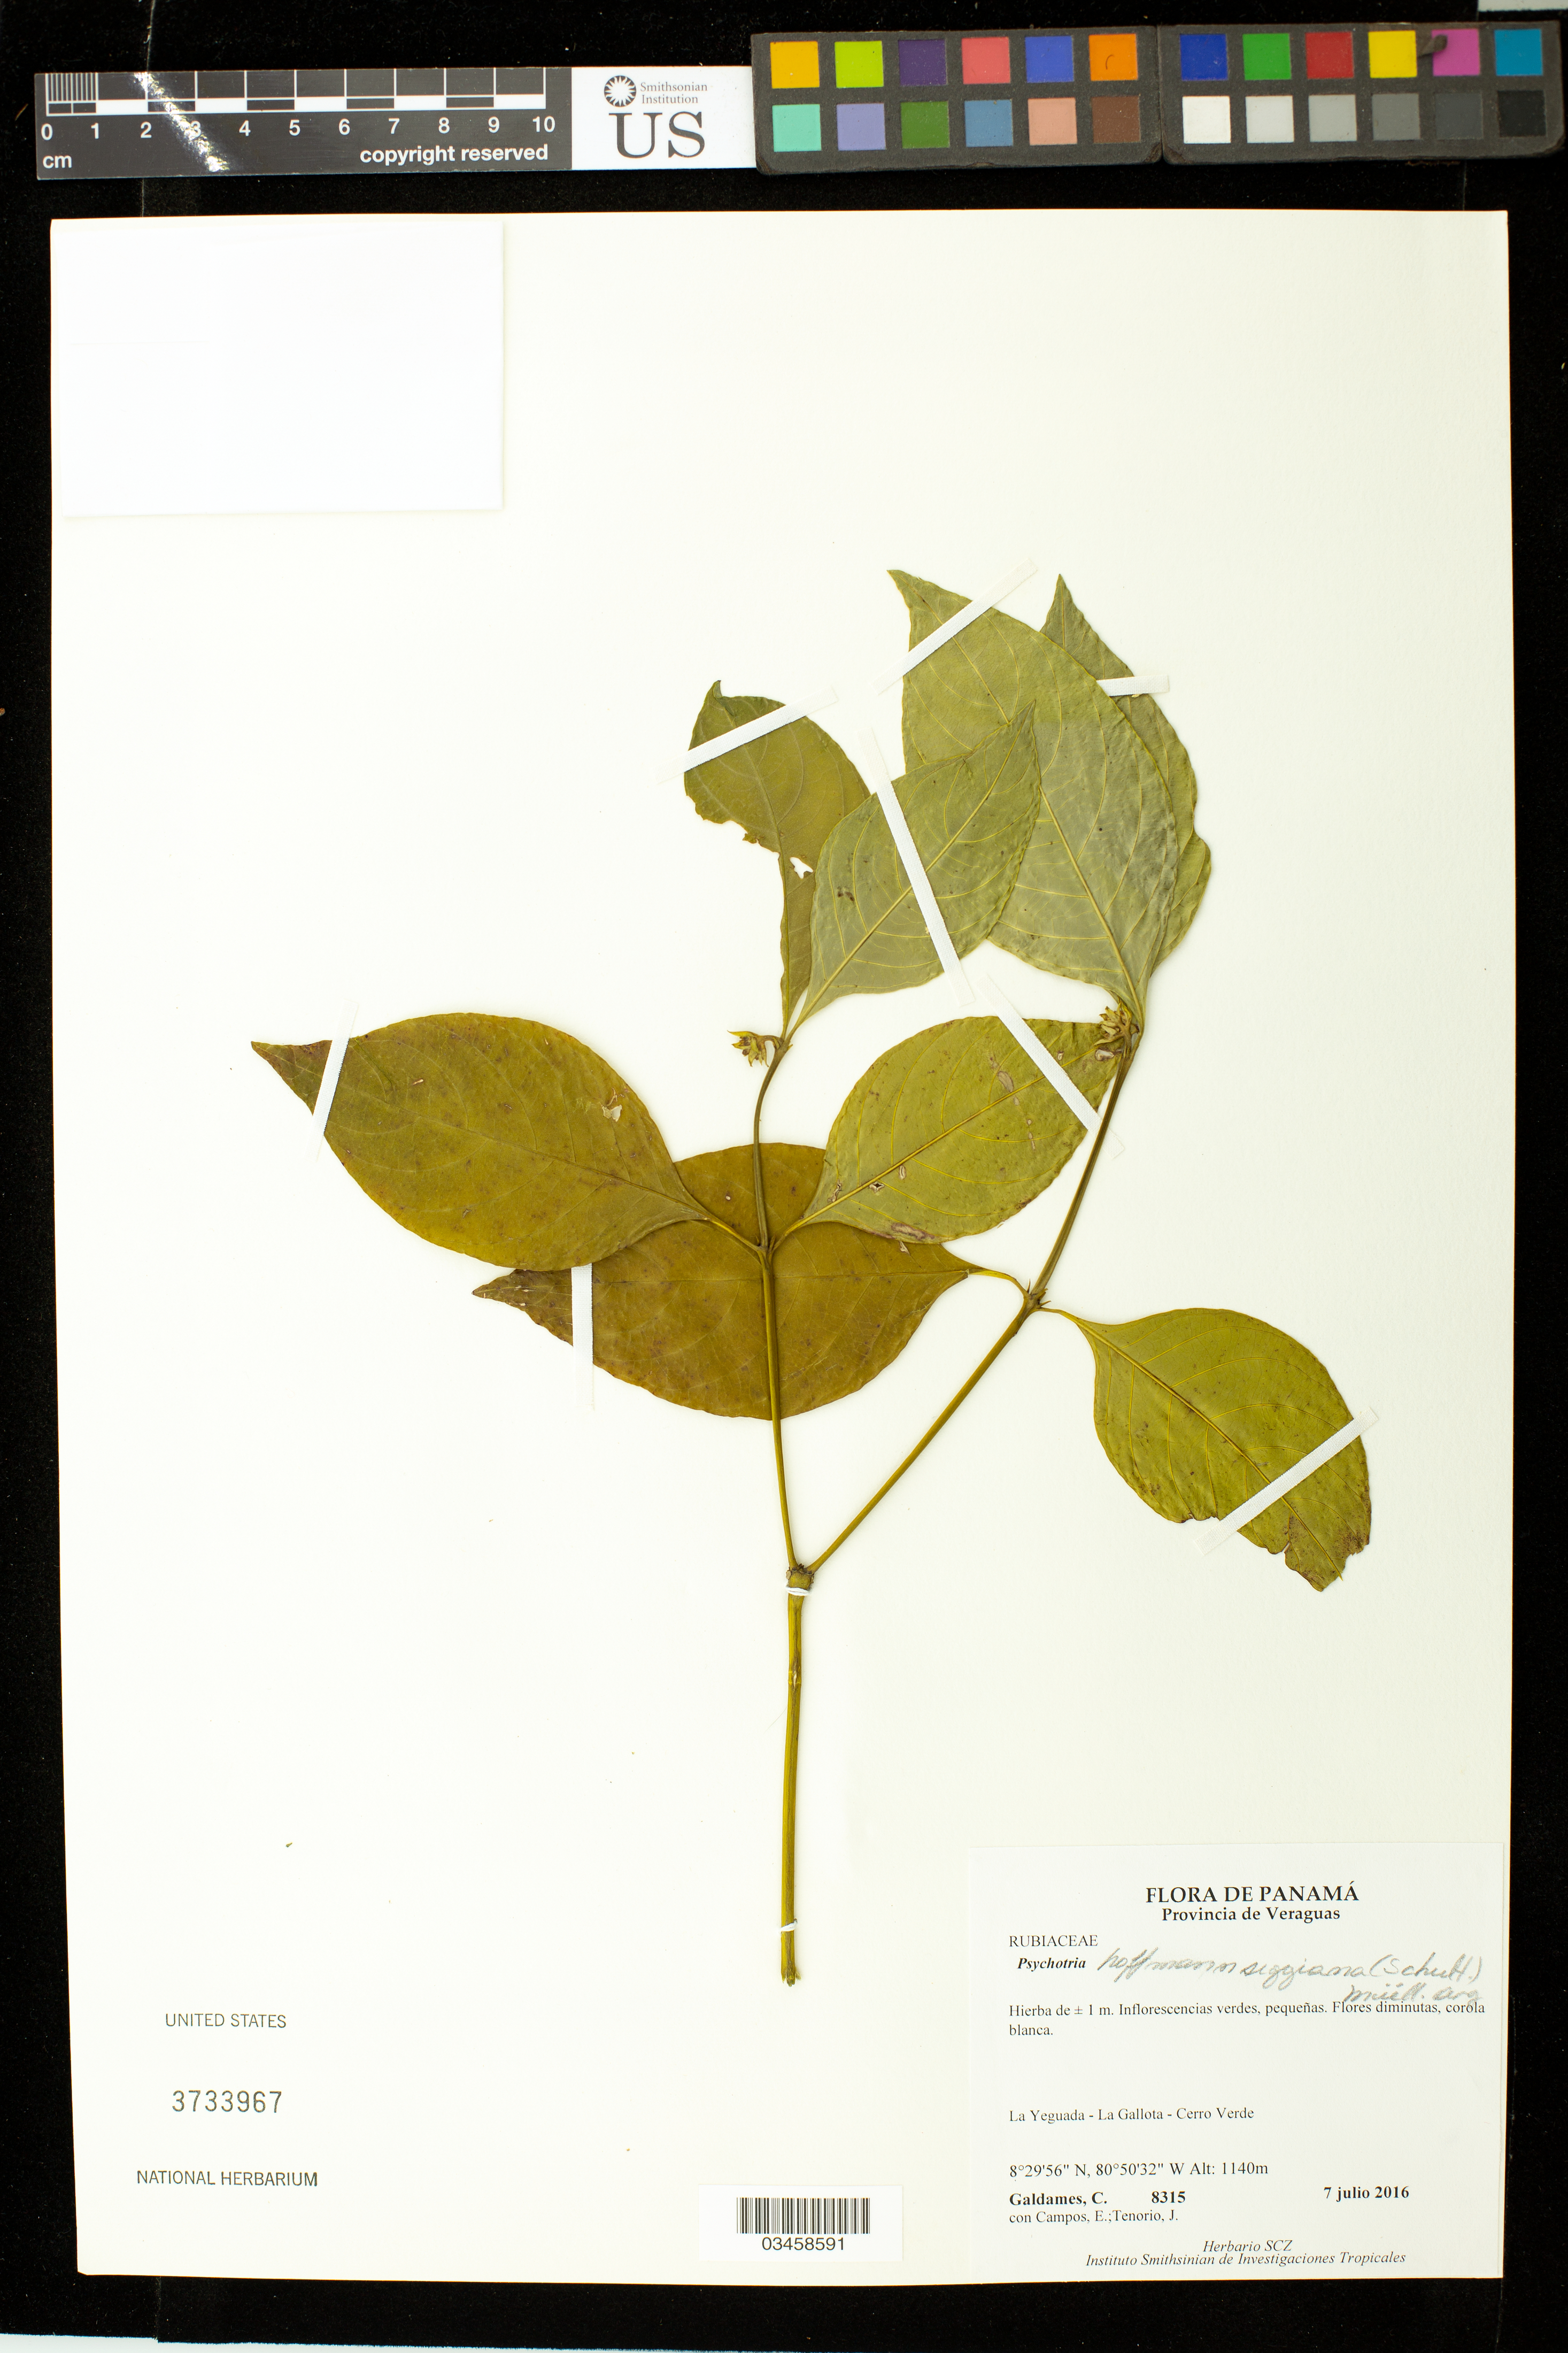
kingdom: Plantae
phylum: Tracheophyta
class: Magnoliopsida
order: Gentianales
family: Rubiaceae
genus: Psychotria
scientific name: Psychotria hoffmannseggiana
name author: (Willd. ex Roem. & Schult.) Müll. Arg.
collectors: C. Galdames, E. Campos & J. Tenorio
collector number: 8315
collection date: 2016-07-07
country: Panama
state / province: Veraguas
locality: La Yeguada - La Gallota - Cerro Verde.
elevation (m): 1140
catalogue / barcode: US 3733967